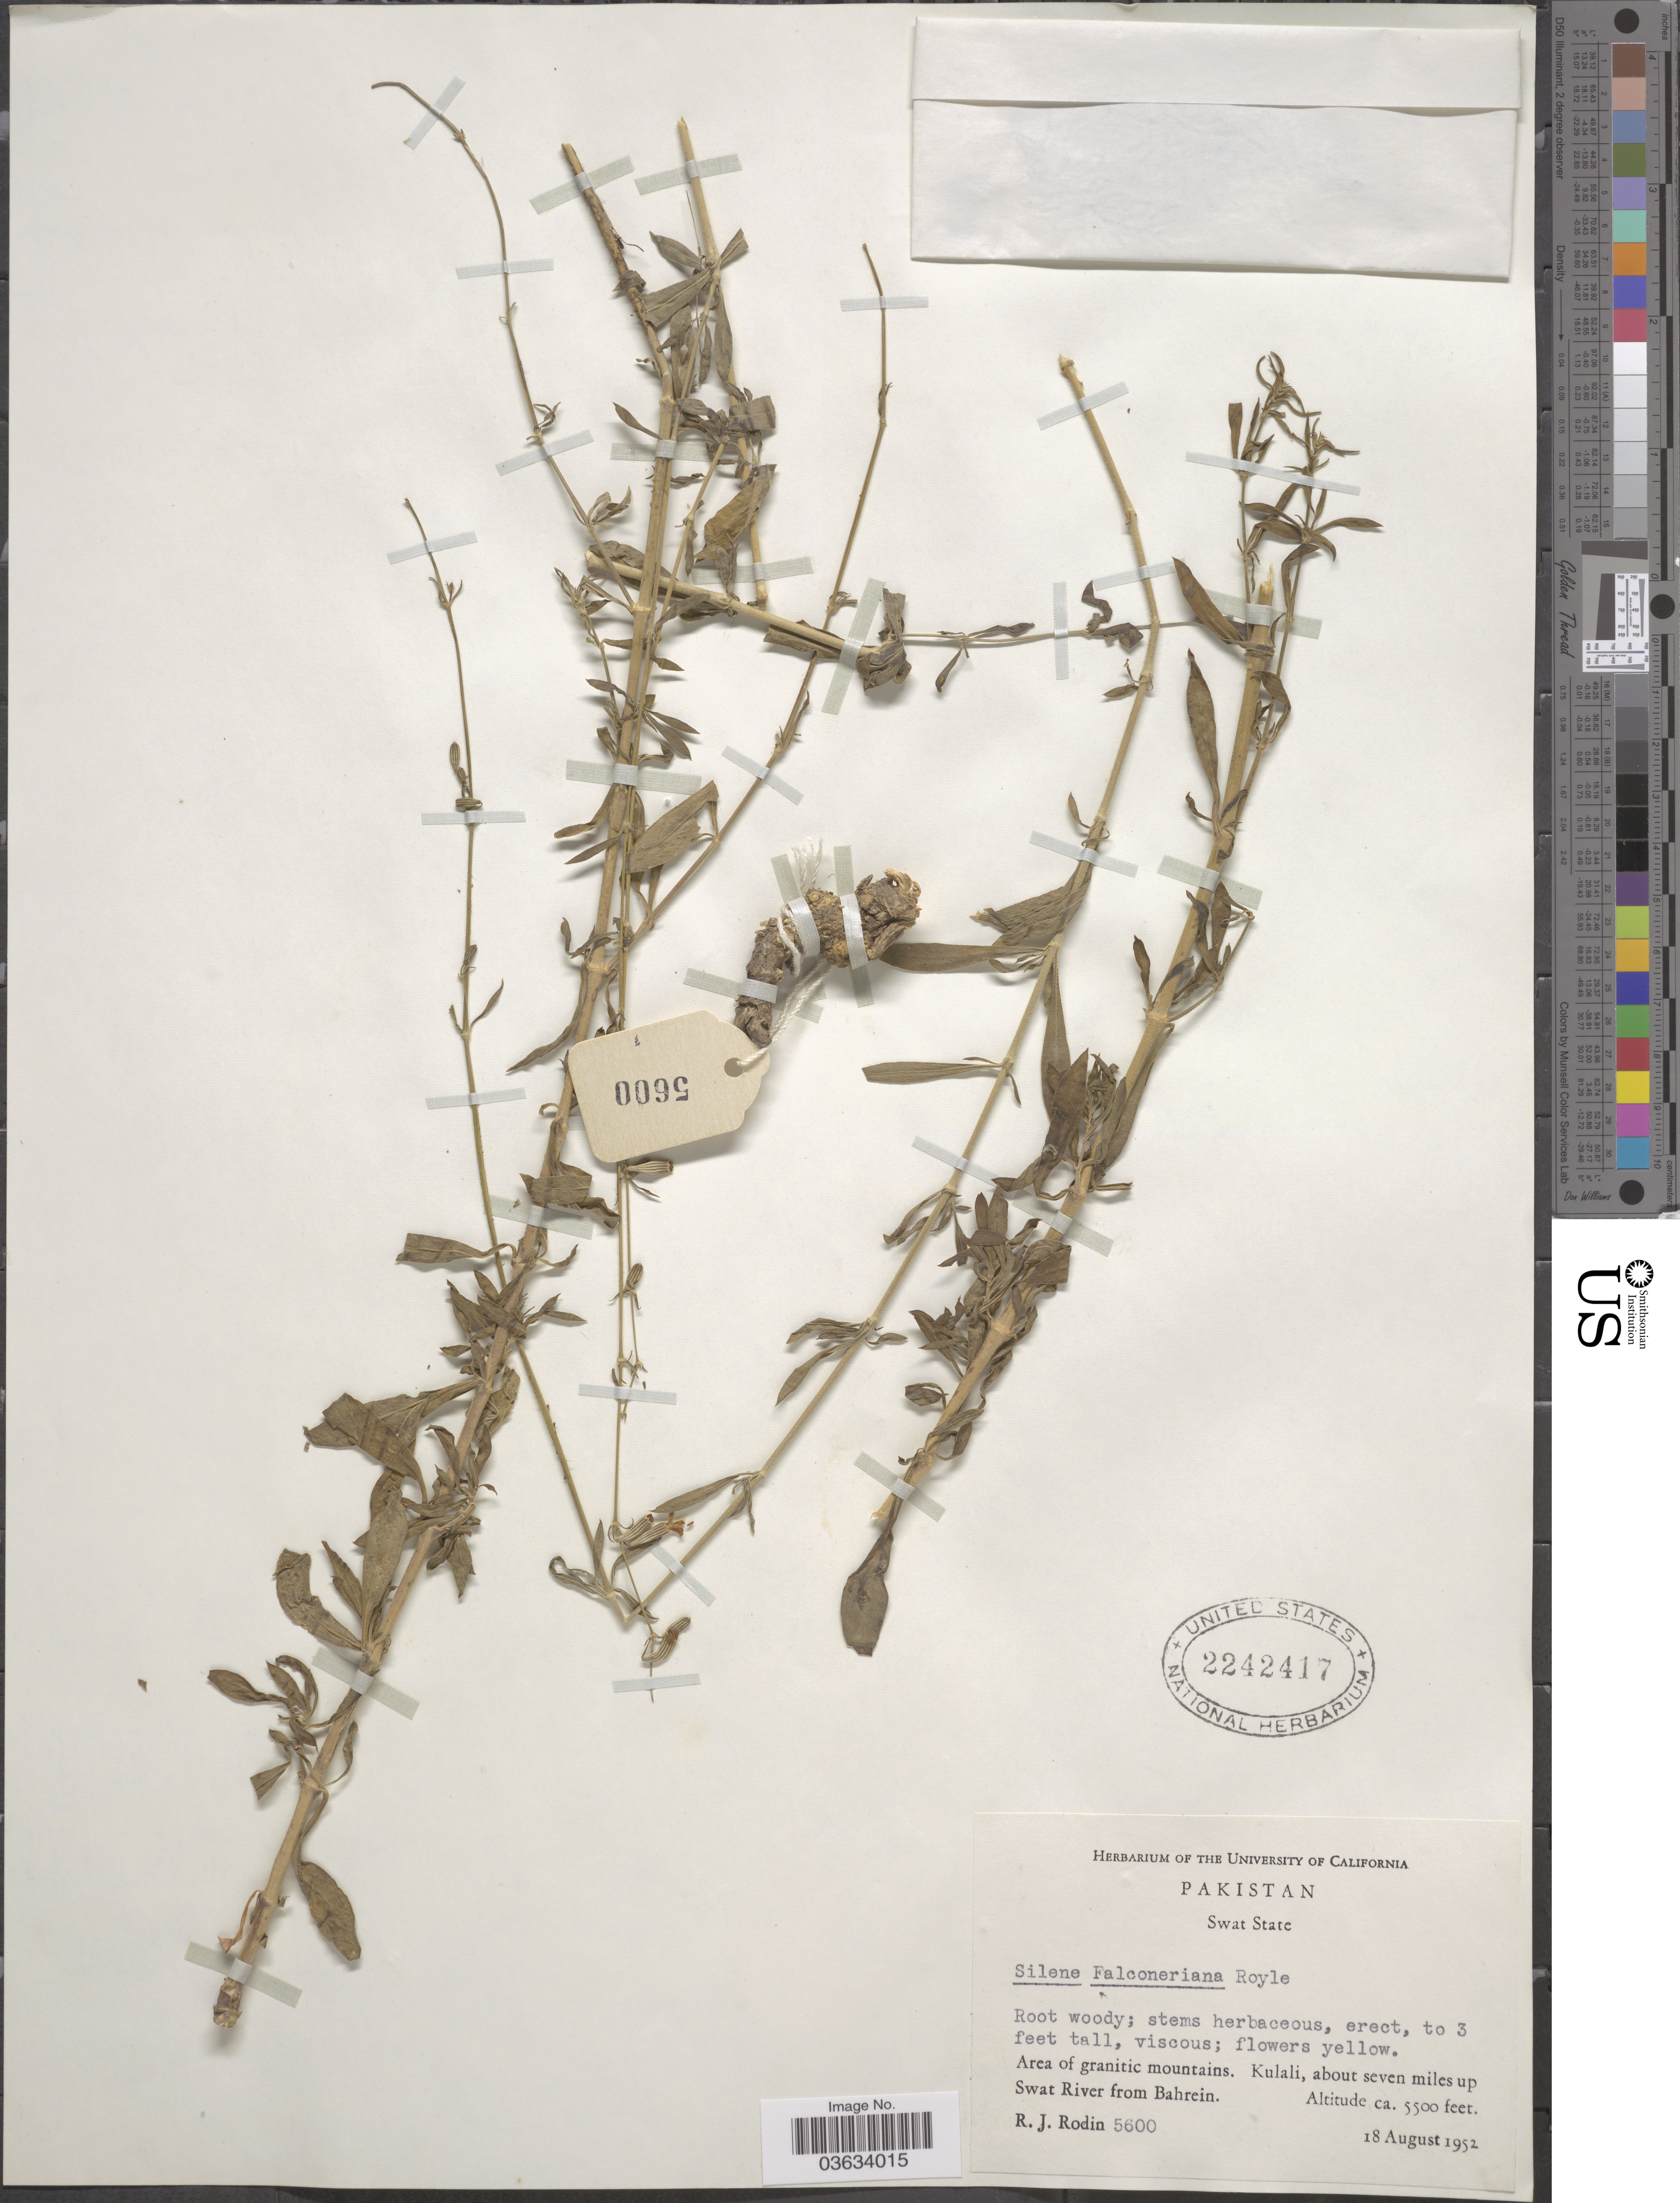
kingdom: Plantae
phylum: Tracheophyta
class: Magnoliopsida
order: Caryophyllales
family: Caryophyllaceae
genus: Silene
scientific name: Silene falconeriana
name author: Benth.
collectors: R. J. Rodin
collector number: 5600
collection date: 1952-08-18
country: Pakistan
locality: Swat State. Kulali, about seven miles up Swat River from Bahrein.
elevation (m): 1676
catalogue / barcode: US 2242417